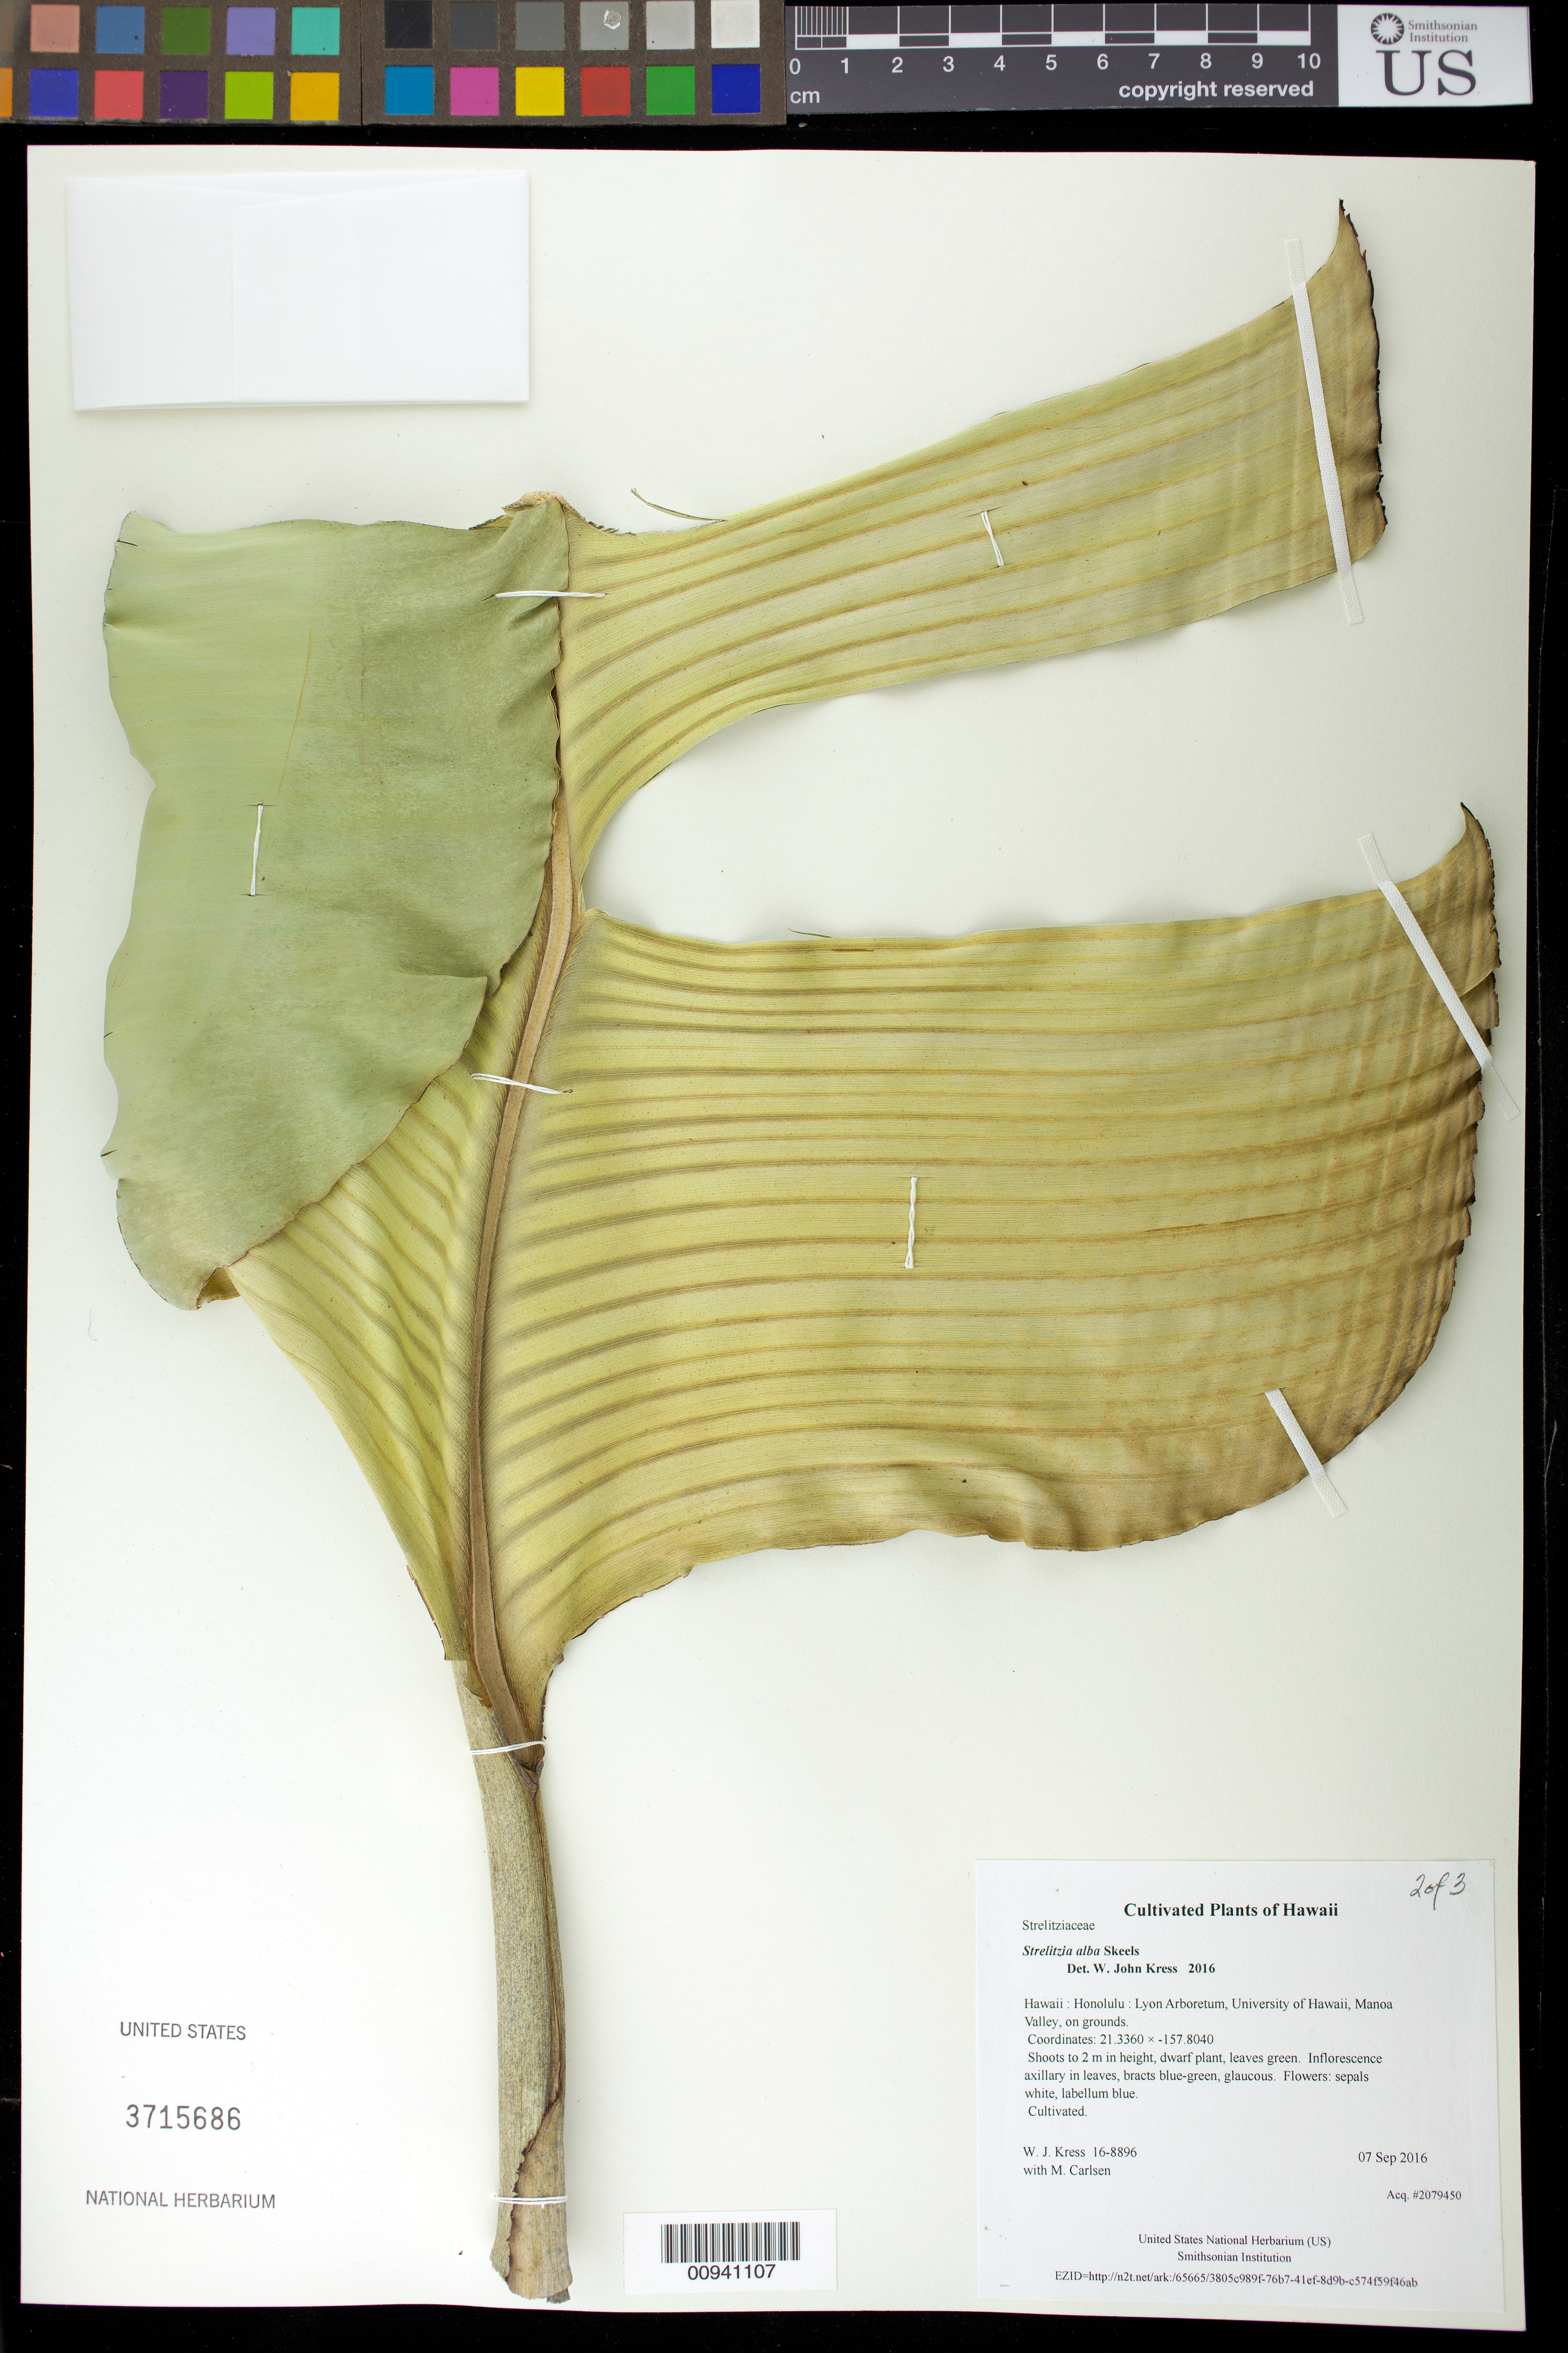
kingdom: Plantae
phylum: Tracheophyta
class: Liliopsida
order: Zingiberales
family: Strelitziaceae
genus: Strelitzia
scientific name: Strelitzia alba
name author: (L. f.) Skeels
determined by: Kress, W. J., (US), Smithsonian Institution - National Museum of Natural History (UNITED STATES)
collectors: W. J. Kress & M. M. Carlsen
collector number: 16-8896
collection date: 2016-09-07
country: United States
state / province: Hawaii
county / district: Honolulu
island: Oahu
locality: Lyon Arboretum, University of Hawaii, Manoa Valley, on grounds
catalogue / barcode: US 3715686